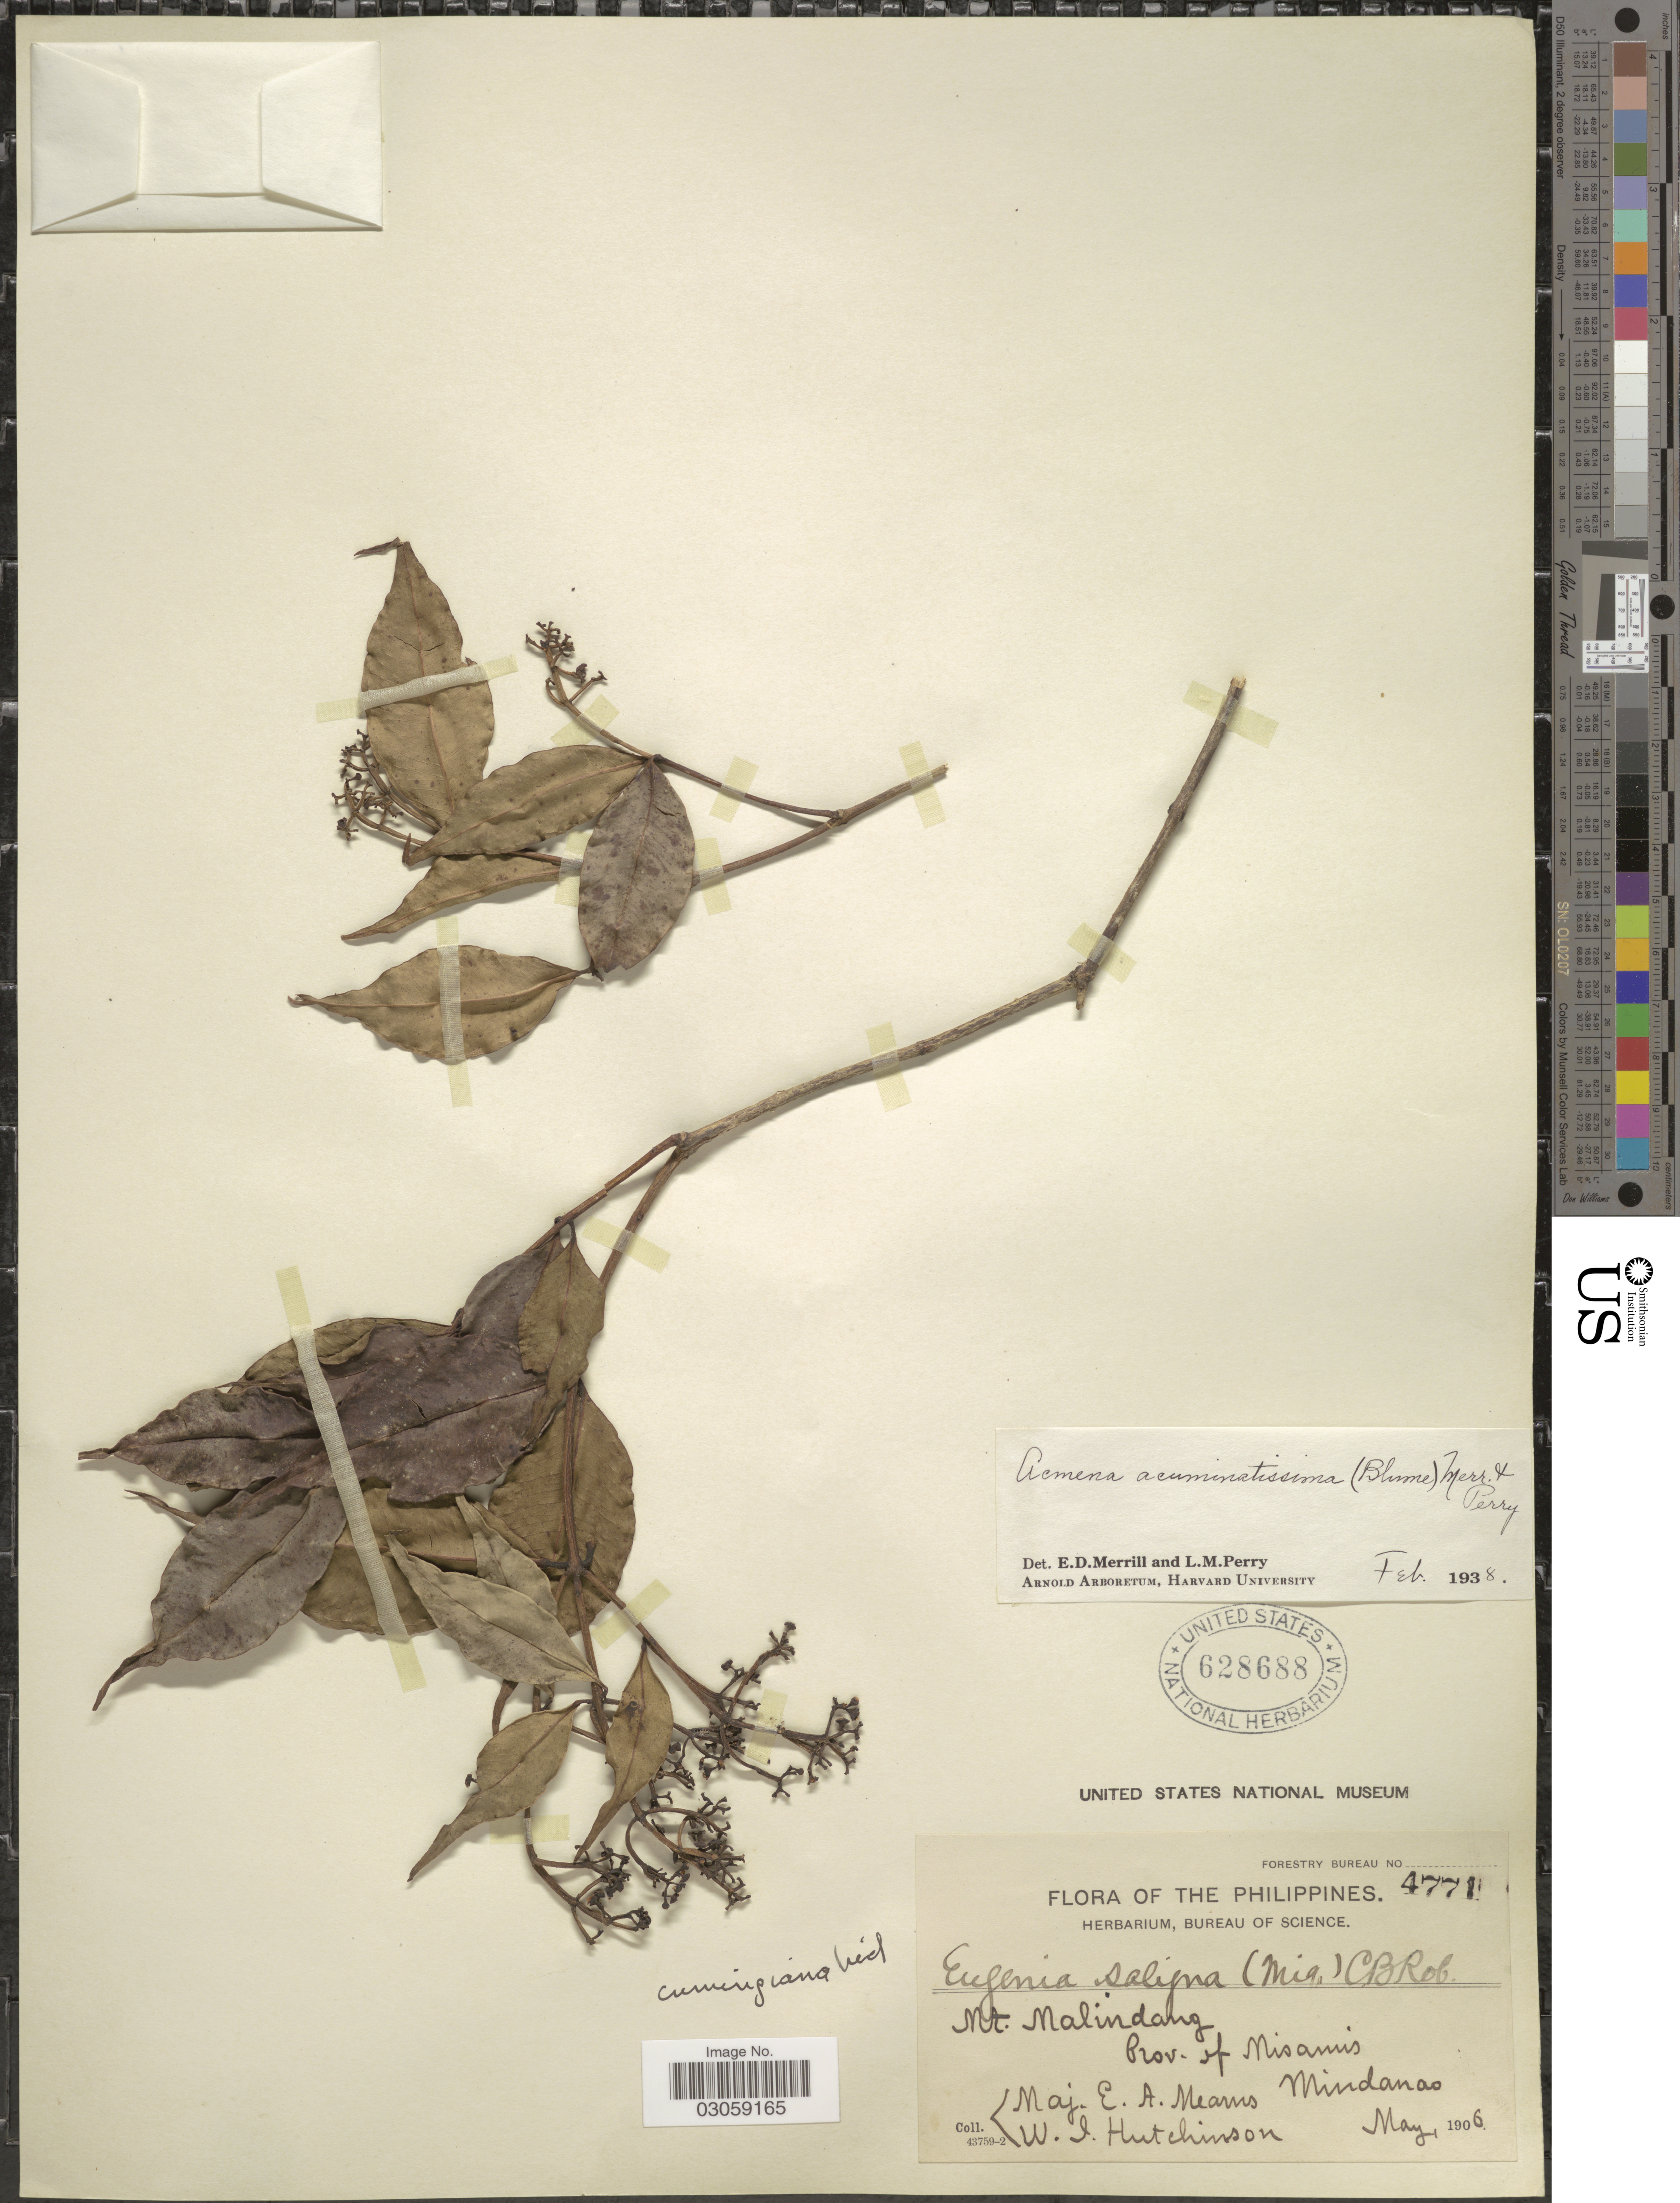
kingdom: Plantae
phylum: Tracheophyta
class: Magnoliopsida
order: Myrtales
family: Myrtaceae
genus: Syzygium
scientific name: Syzygium acuminatissimum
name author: (Blume) DC.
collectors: E. A. Mearns & W. I. Hutchinson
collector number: Forestry Bureau 4771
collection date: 1906-05-01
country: Philippines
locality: Mt. Malindang. Prov. of Misams. Mindanao.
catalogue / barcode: US 628688